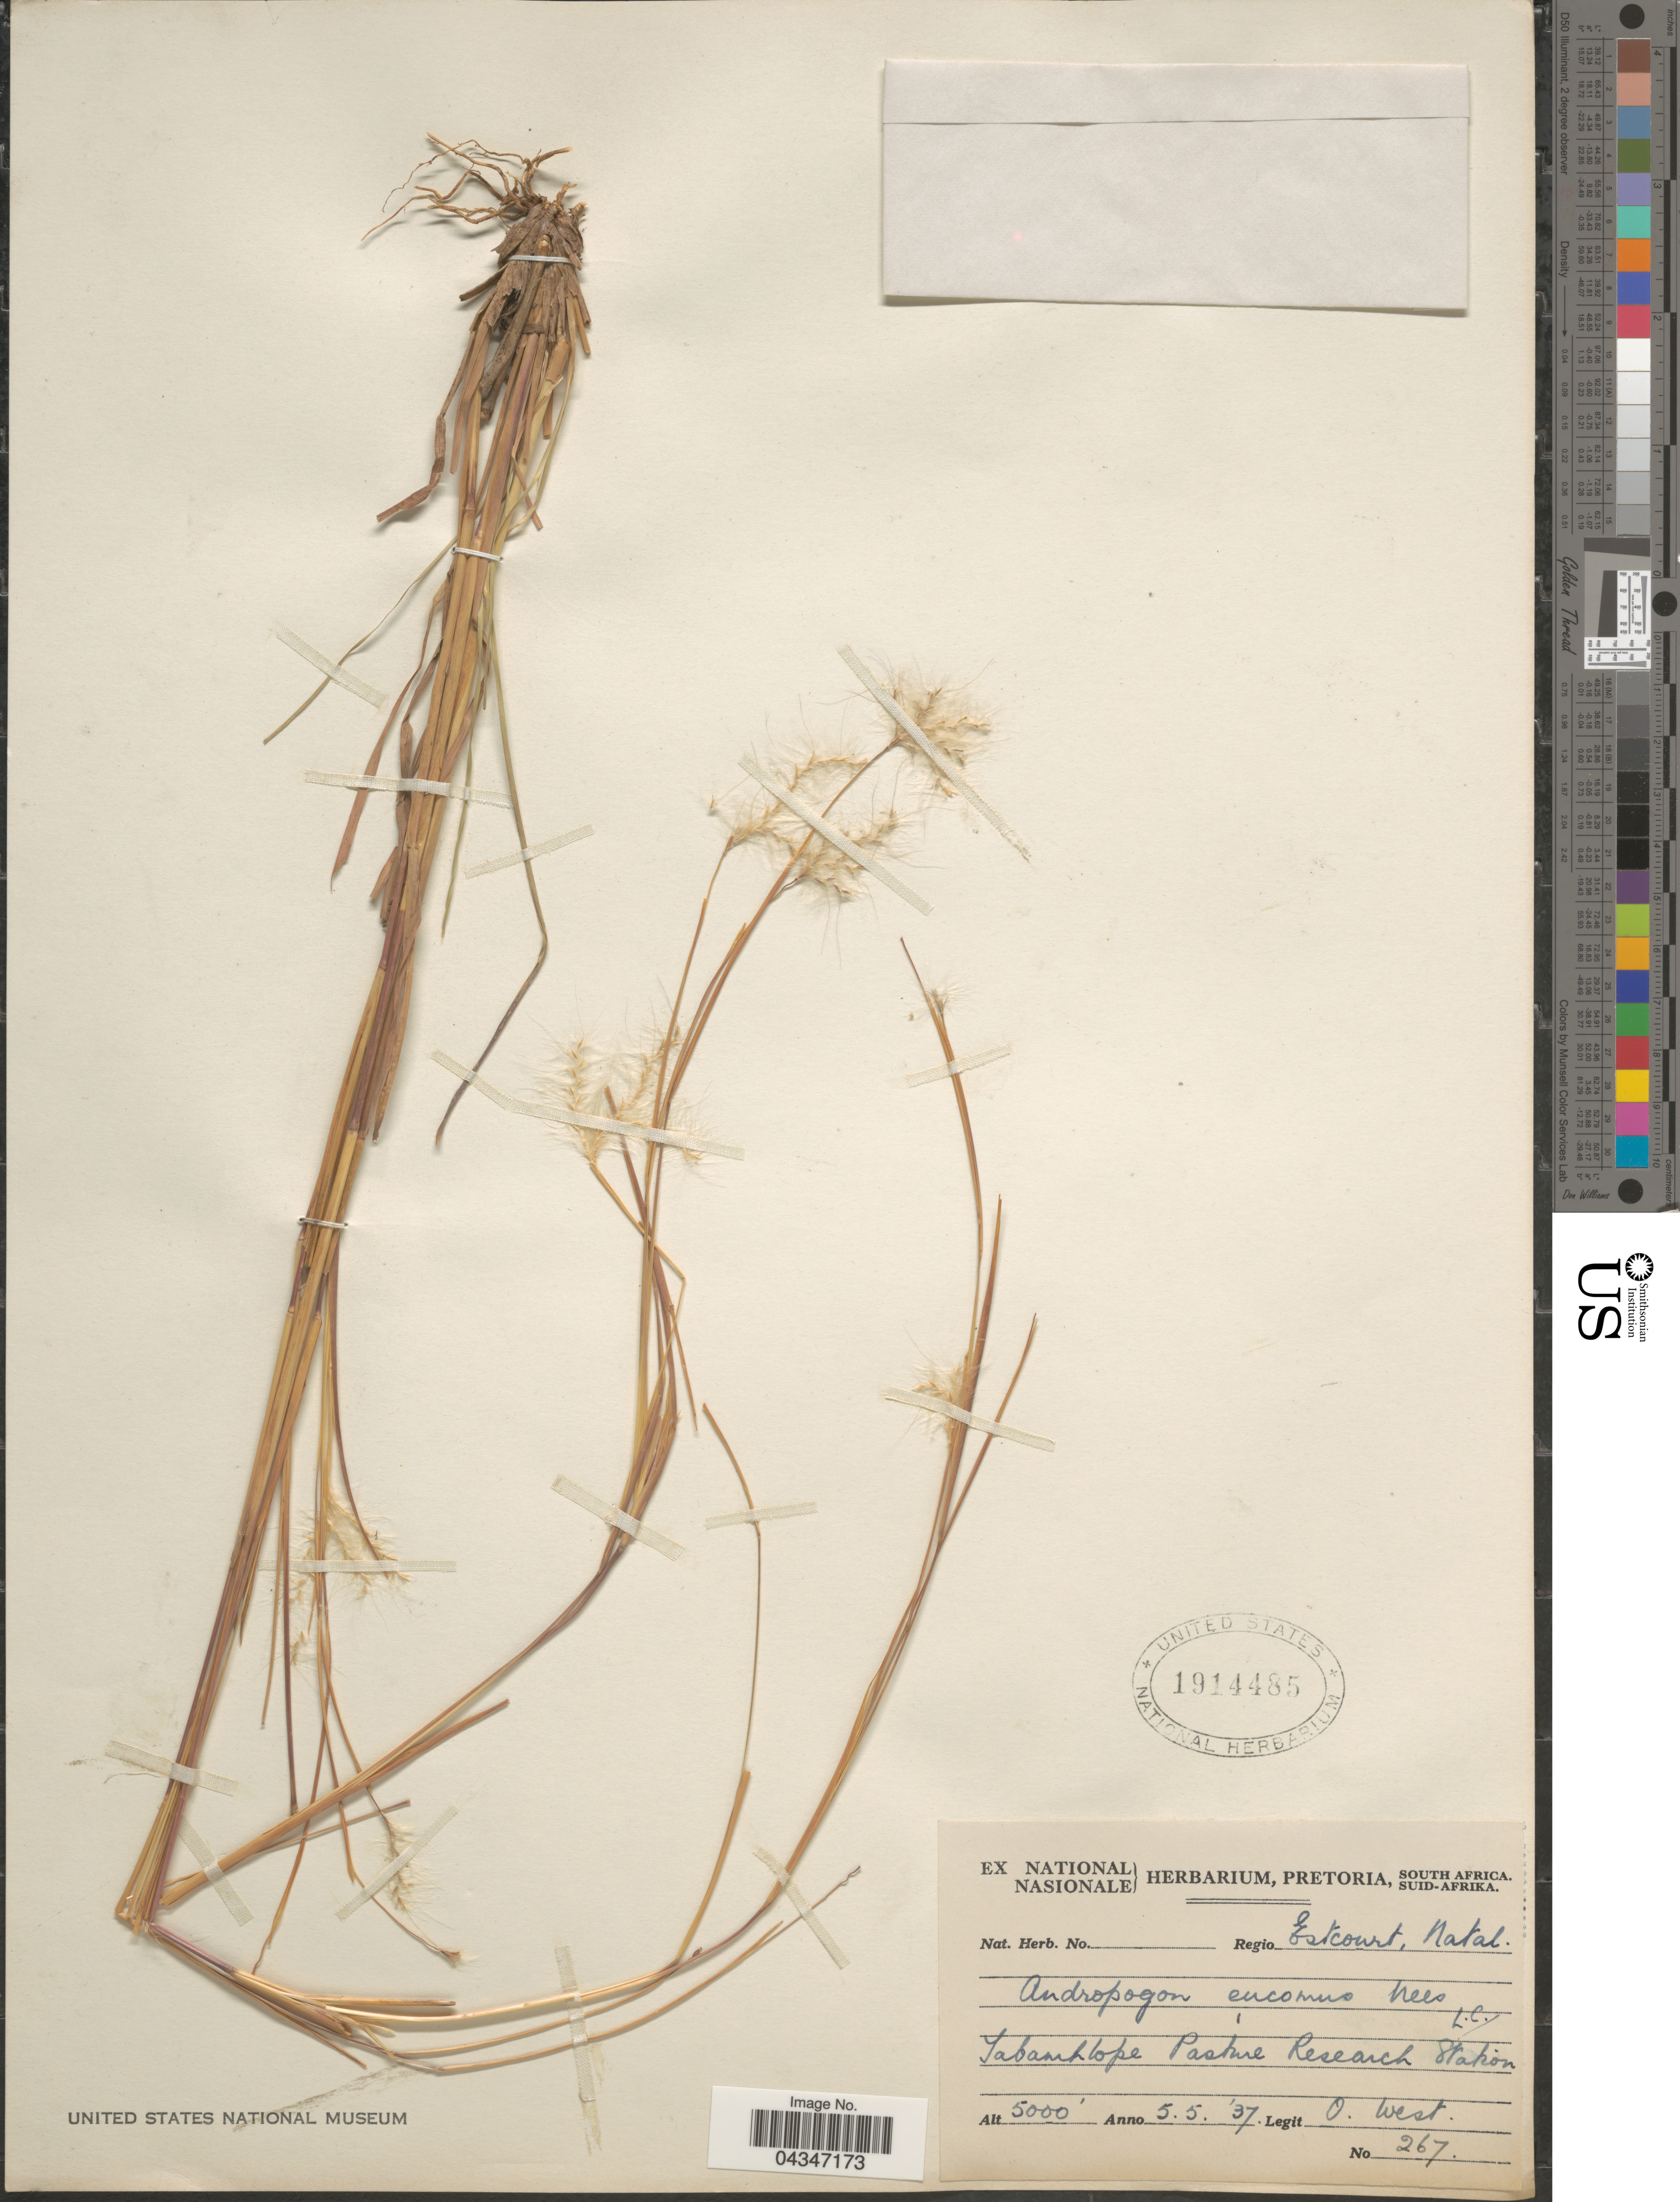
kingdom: Plantae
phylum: Tracheophyta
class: Liliopsida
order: Poales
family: Poaceae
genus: Andropogon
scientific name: Andropogon eucomus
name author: Nees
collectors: O. West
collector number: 267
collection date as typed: Transcribed d/m/y: 5/5/37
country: South Africa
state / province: KwaZulu-Natal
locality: Regio Estcourt, Natal. Tabamhlope Pasture Research Station.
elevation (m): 1524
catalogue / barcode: US 1914485